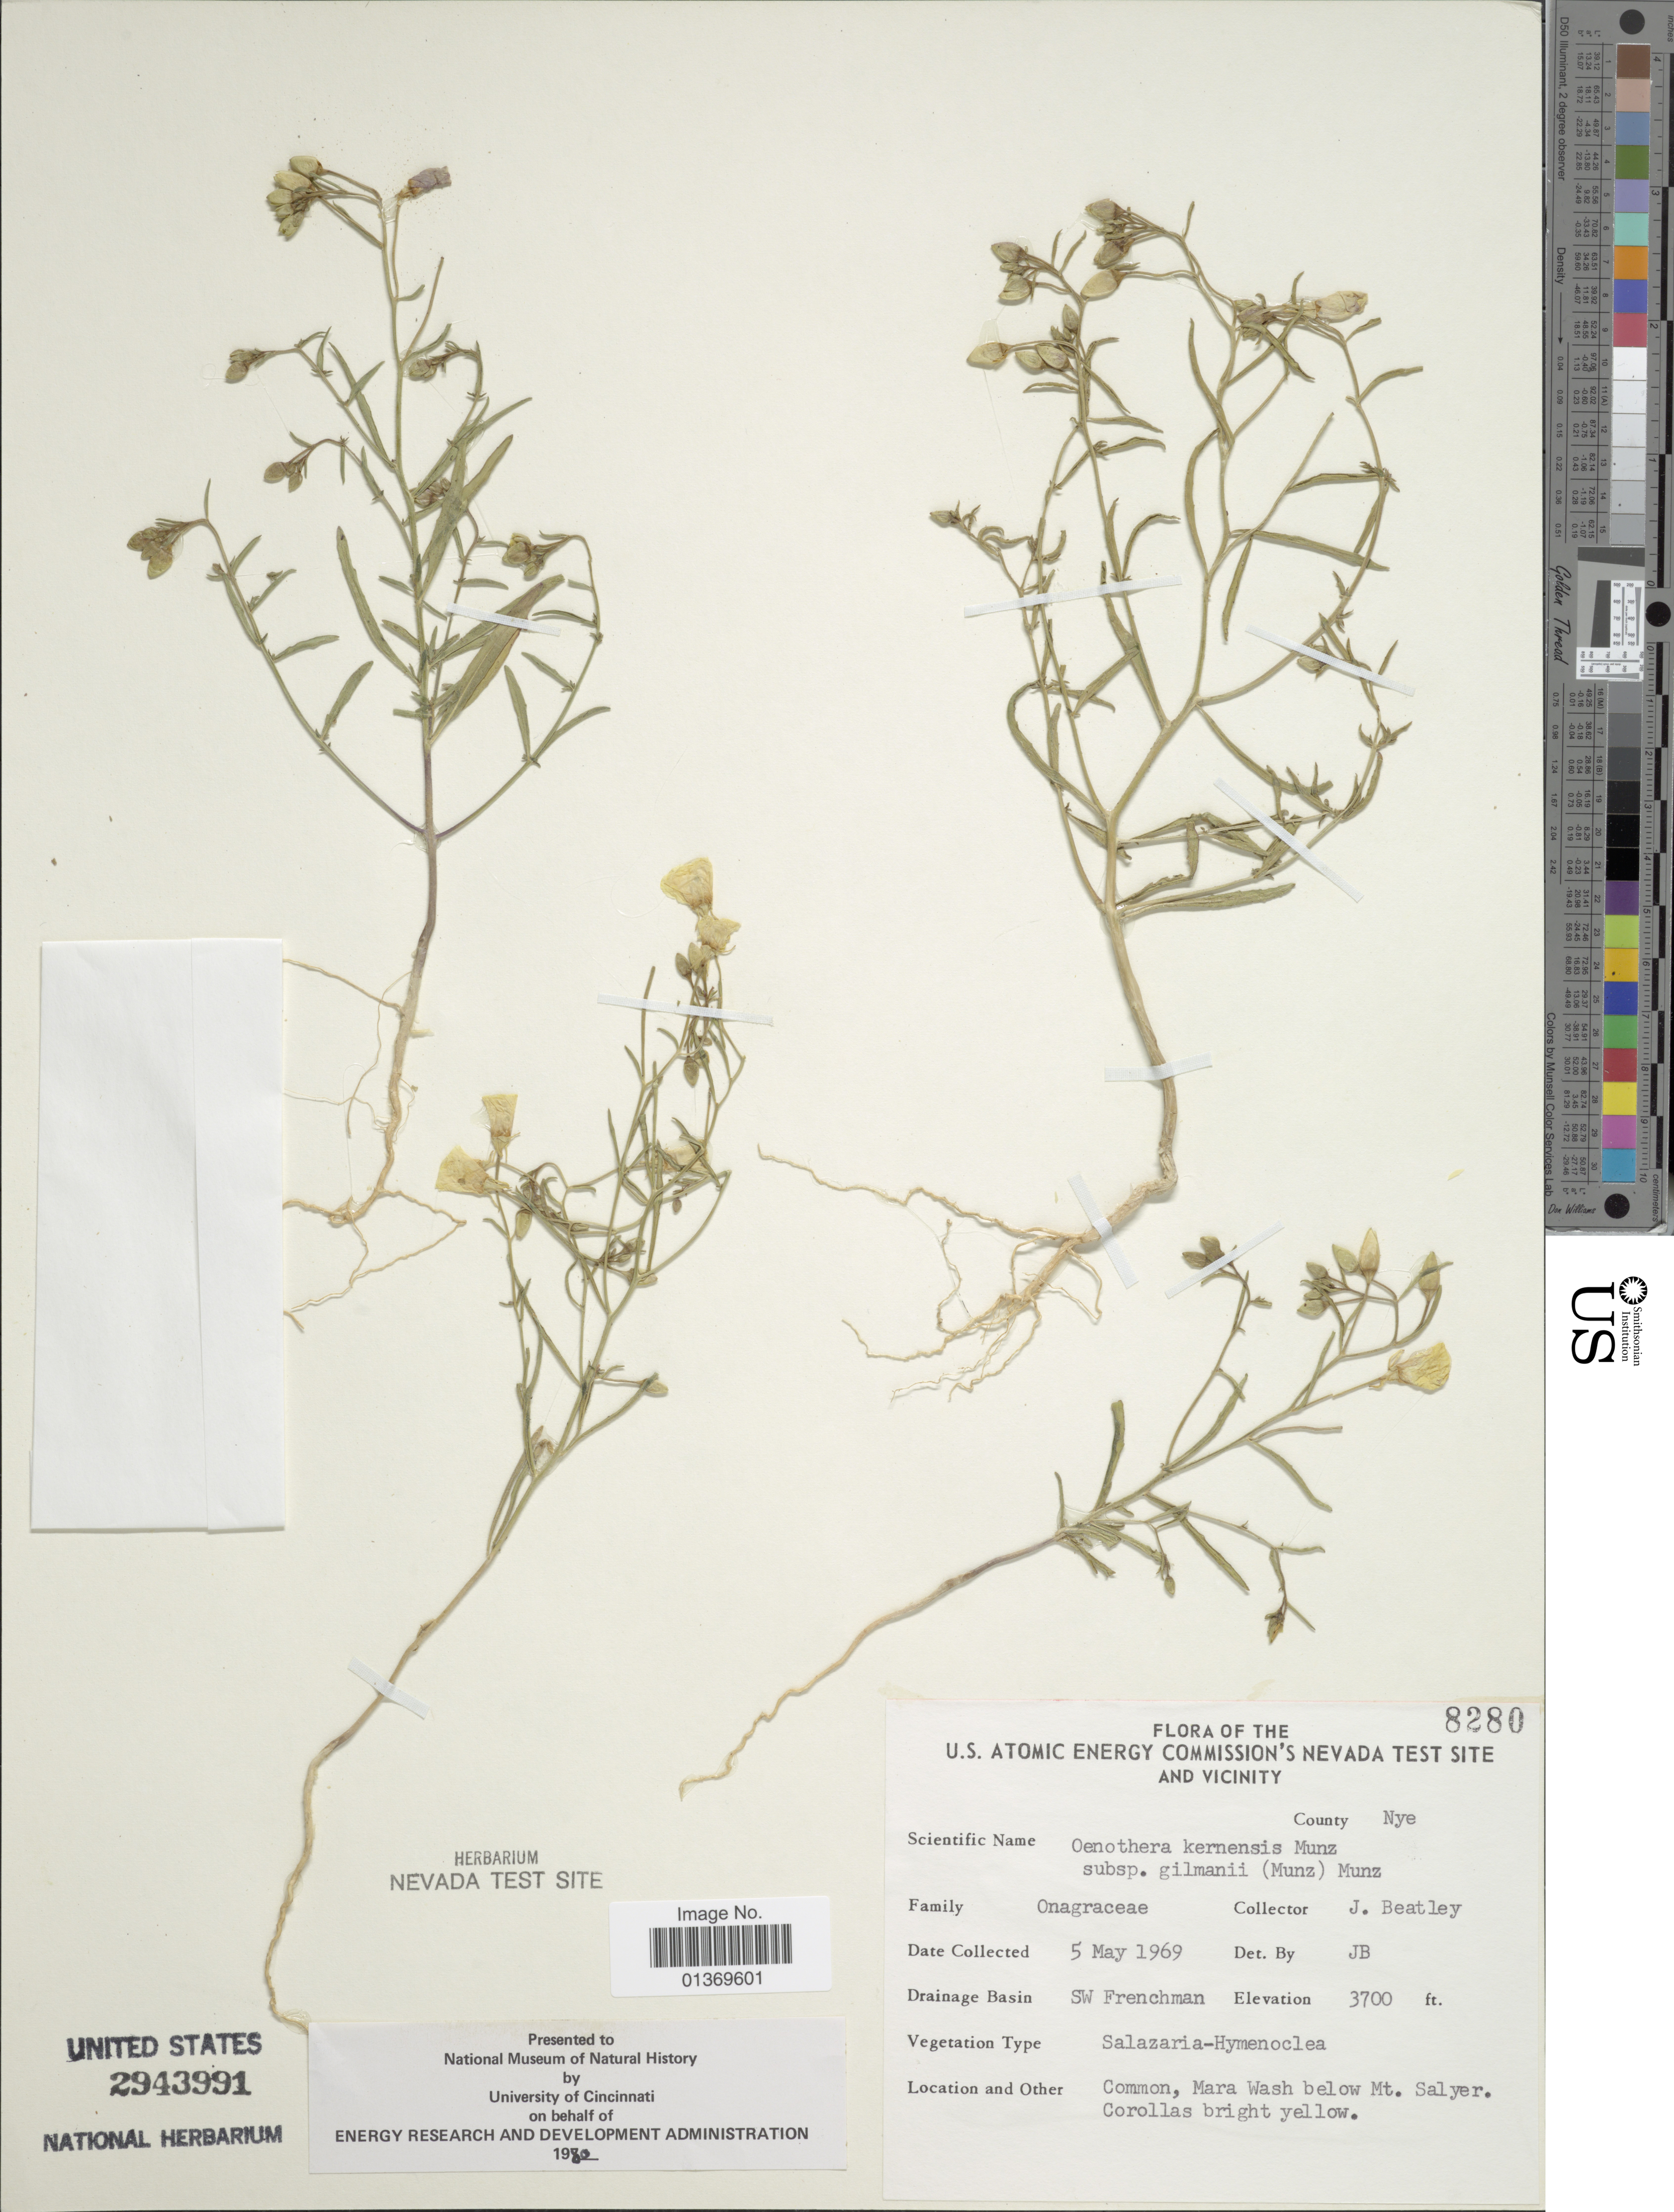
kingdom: Plantae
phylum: Tracheophyta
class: Magnoliopsida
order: Myrtales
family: Onagraceae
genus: Camissonia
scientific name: Camissonia kernensis subsp. gilmanii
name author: (Munz) P.H. Raven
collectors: J. C. Beatley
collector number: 8280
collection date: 1969-05-05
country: United States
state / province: Nevada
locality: U.S. Atomic Energy Commission's Nevada Test Site and Vicinity, County Nye, SW Frenchman, Mara Wash below Mt. Salyer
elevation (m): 1128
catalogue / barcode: US 2943991